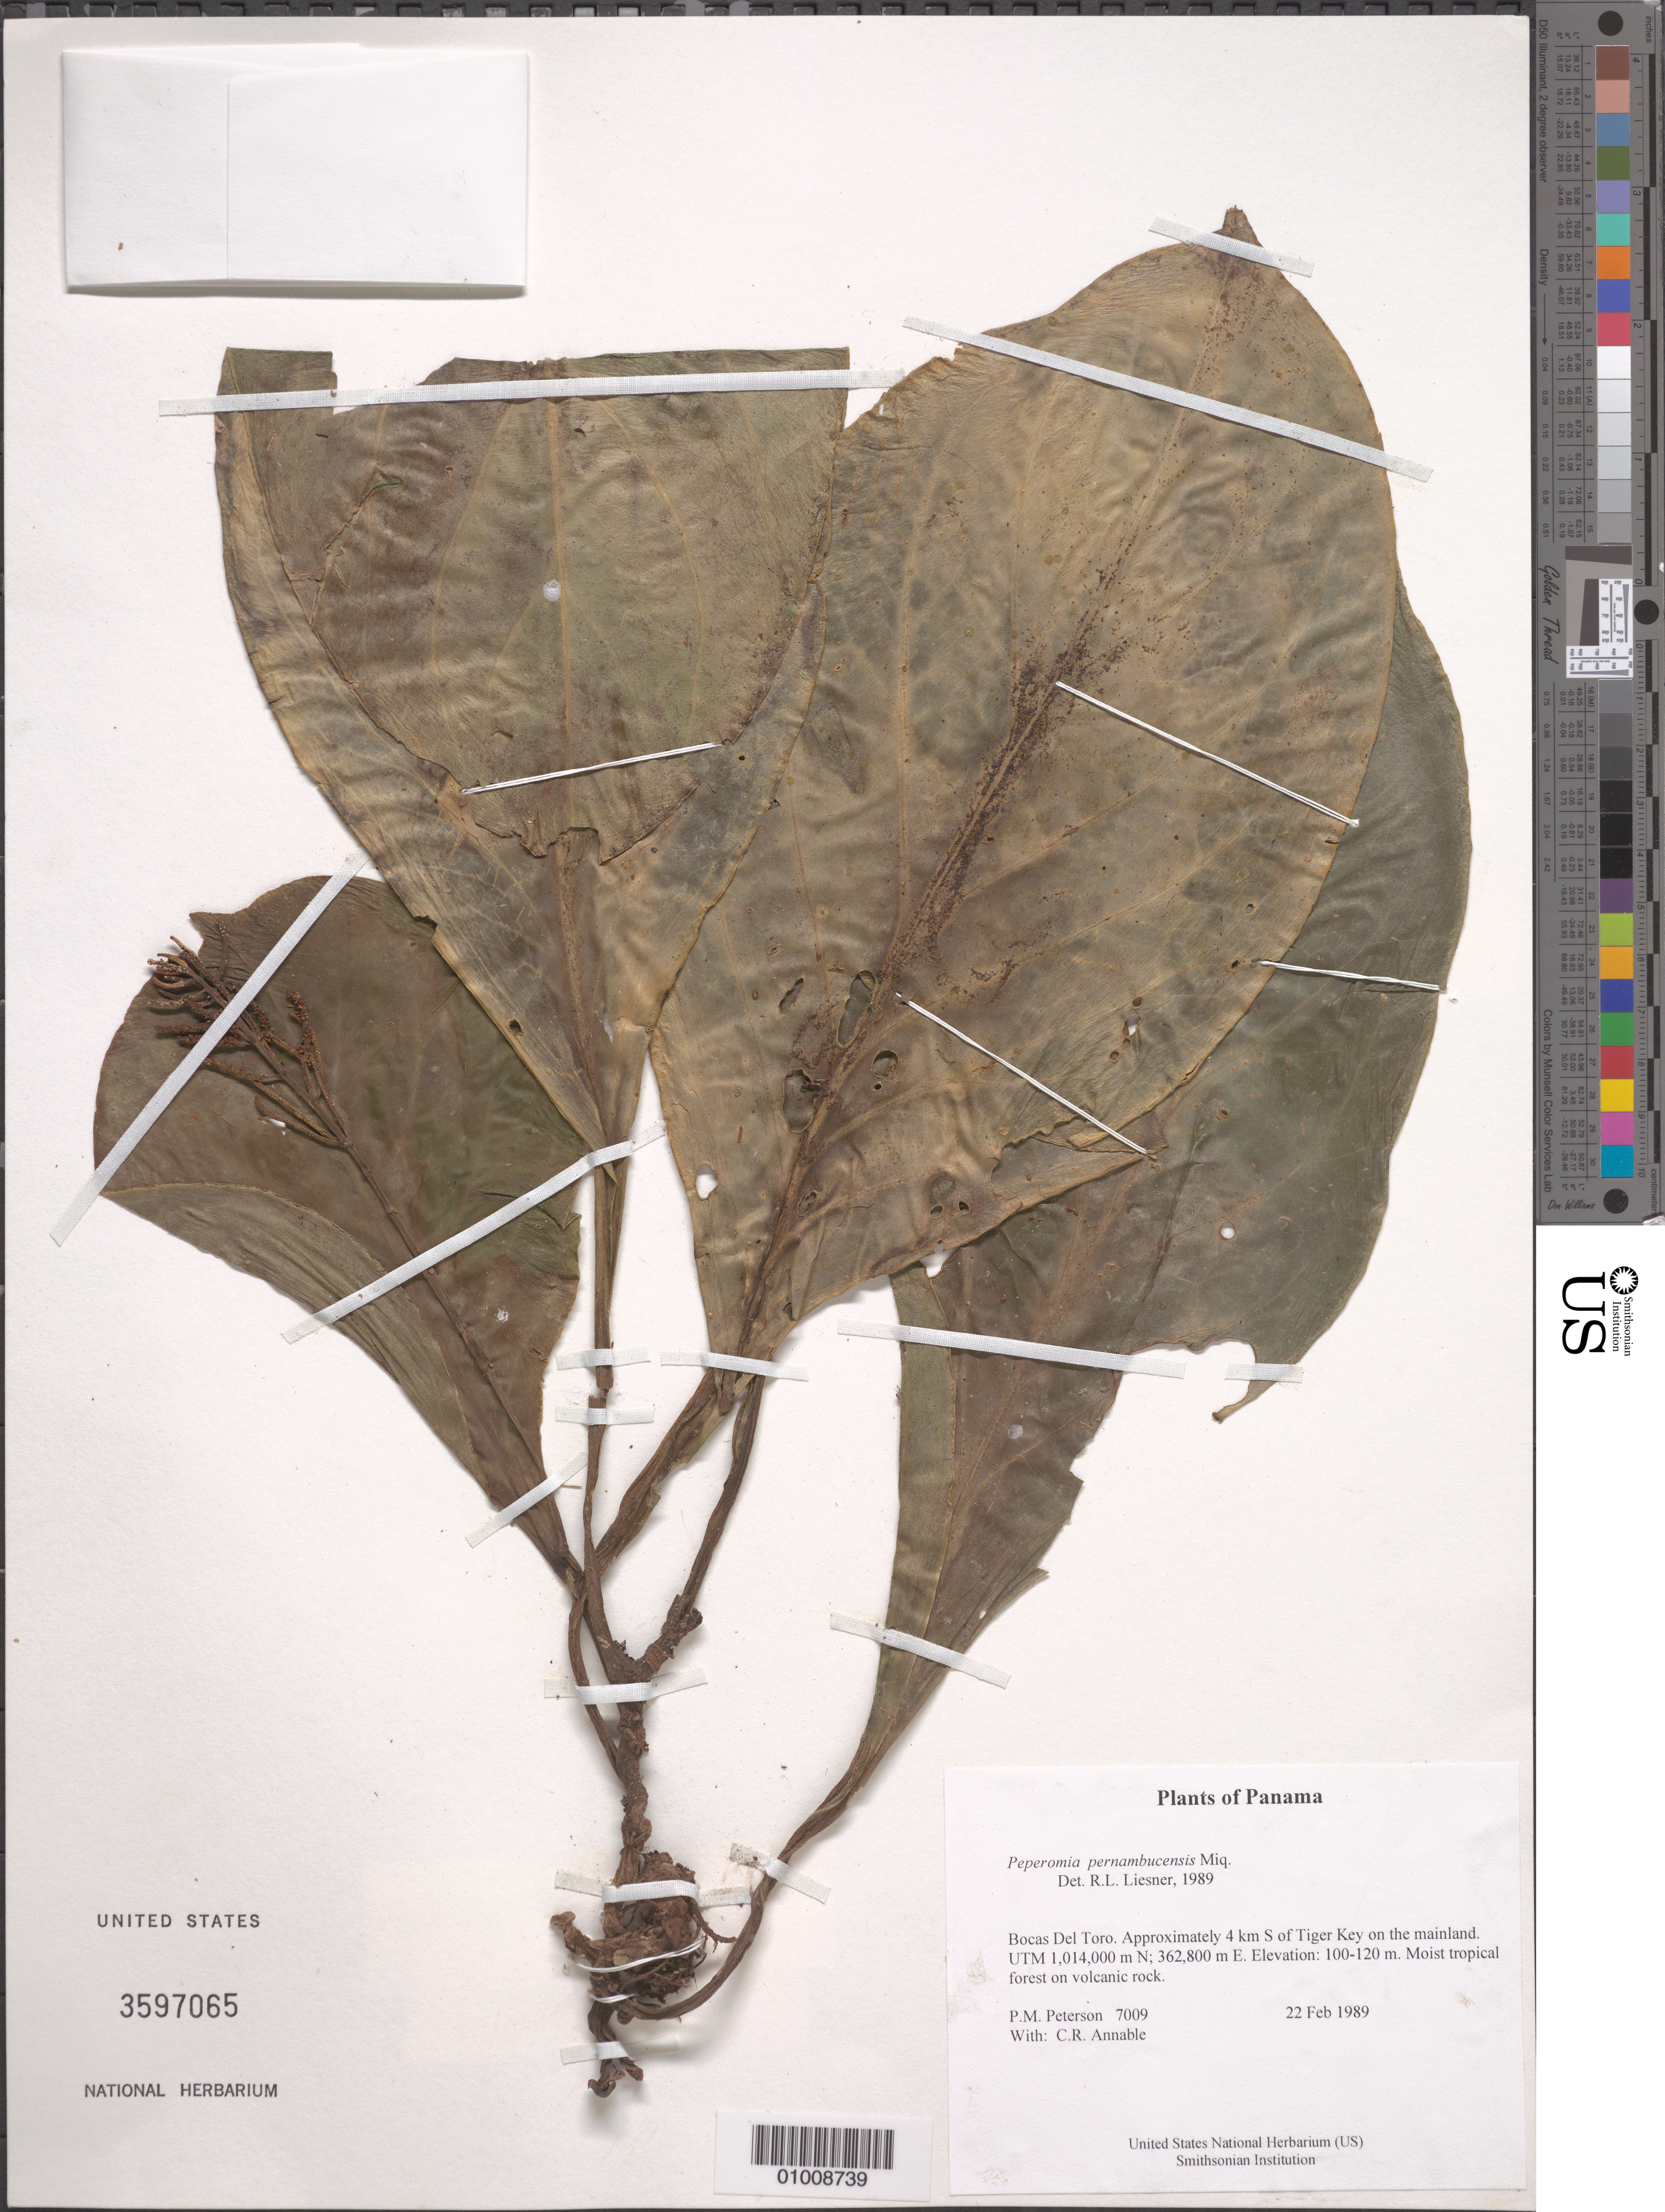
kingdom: Plantae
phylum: Tracheophyta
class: Magnoliopsida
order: Piperales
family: Piperaceae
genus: Peperomia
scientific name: Peperomia pernambucensis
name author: Miq.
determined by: Liesner, R. L.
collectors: P. M. Peterson & C. R. Annable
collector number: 07009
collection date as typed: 22 Feb 1989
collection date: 1989-02-22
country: Panama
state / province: Bocas del Toro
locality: Approximately 4 km S of Tiger Key on the mainland. UTM 1,014,000 m N; 362,800 m E.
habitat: Moist tropical forest on volcanic rock.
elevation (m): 100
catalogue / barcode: US 3597065